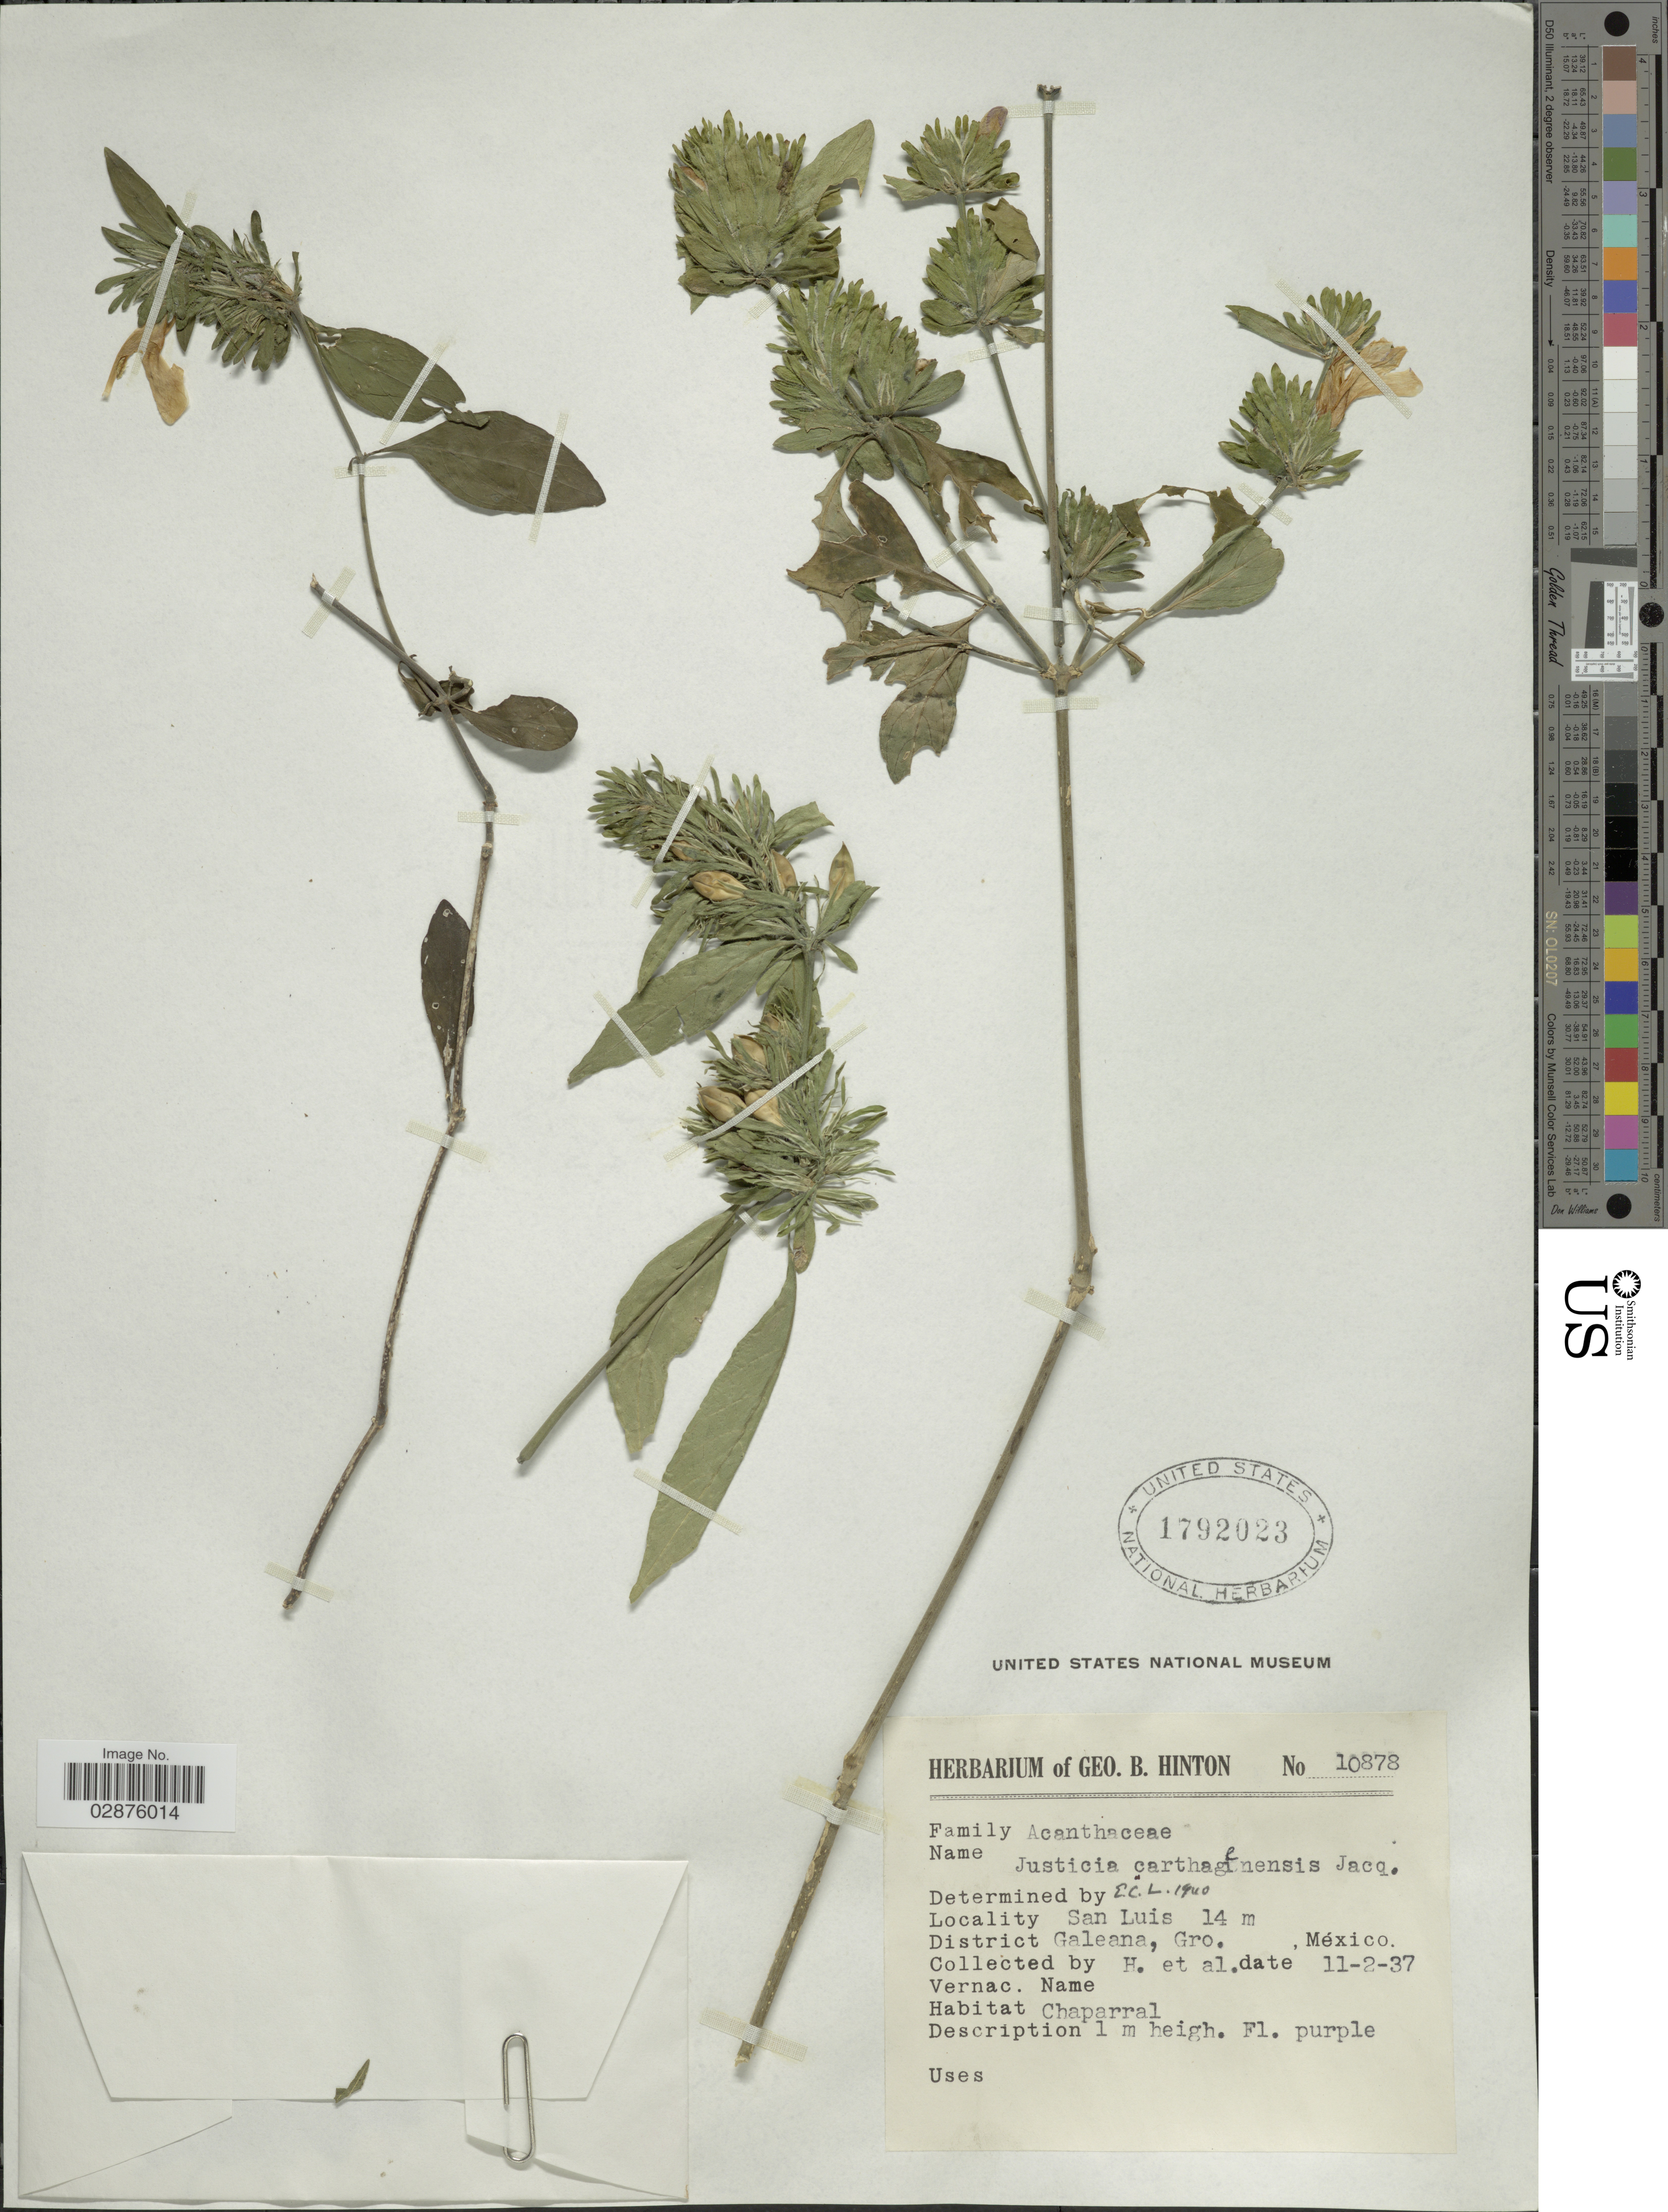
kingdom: Plantae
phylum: Tracheophyta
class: Magnoliopsida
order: Lamiales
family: Acanthaceae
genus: Justicia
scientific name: Justicia carthaginensis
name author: Jacq.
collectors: G. B. Hinton & et al.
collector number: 10878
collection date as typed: Transcribed d/m/y: 11/2/37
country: Mexico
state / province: Guerrero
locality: San Luis, District Galeana, Gro., México.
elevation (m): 14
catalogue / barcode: US 1792023